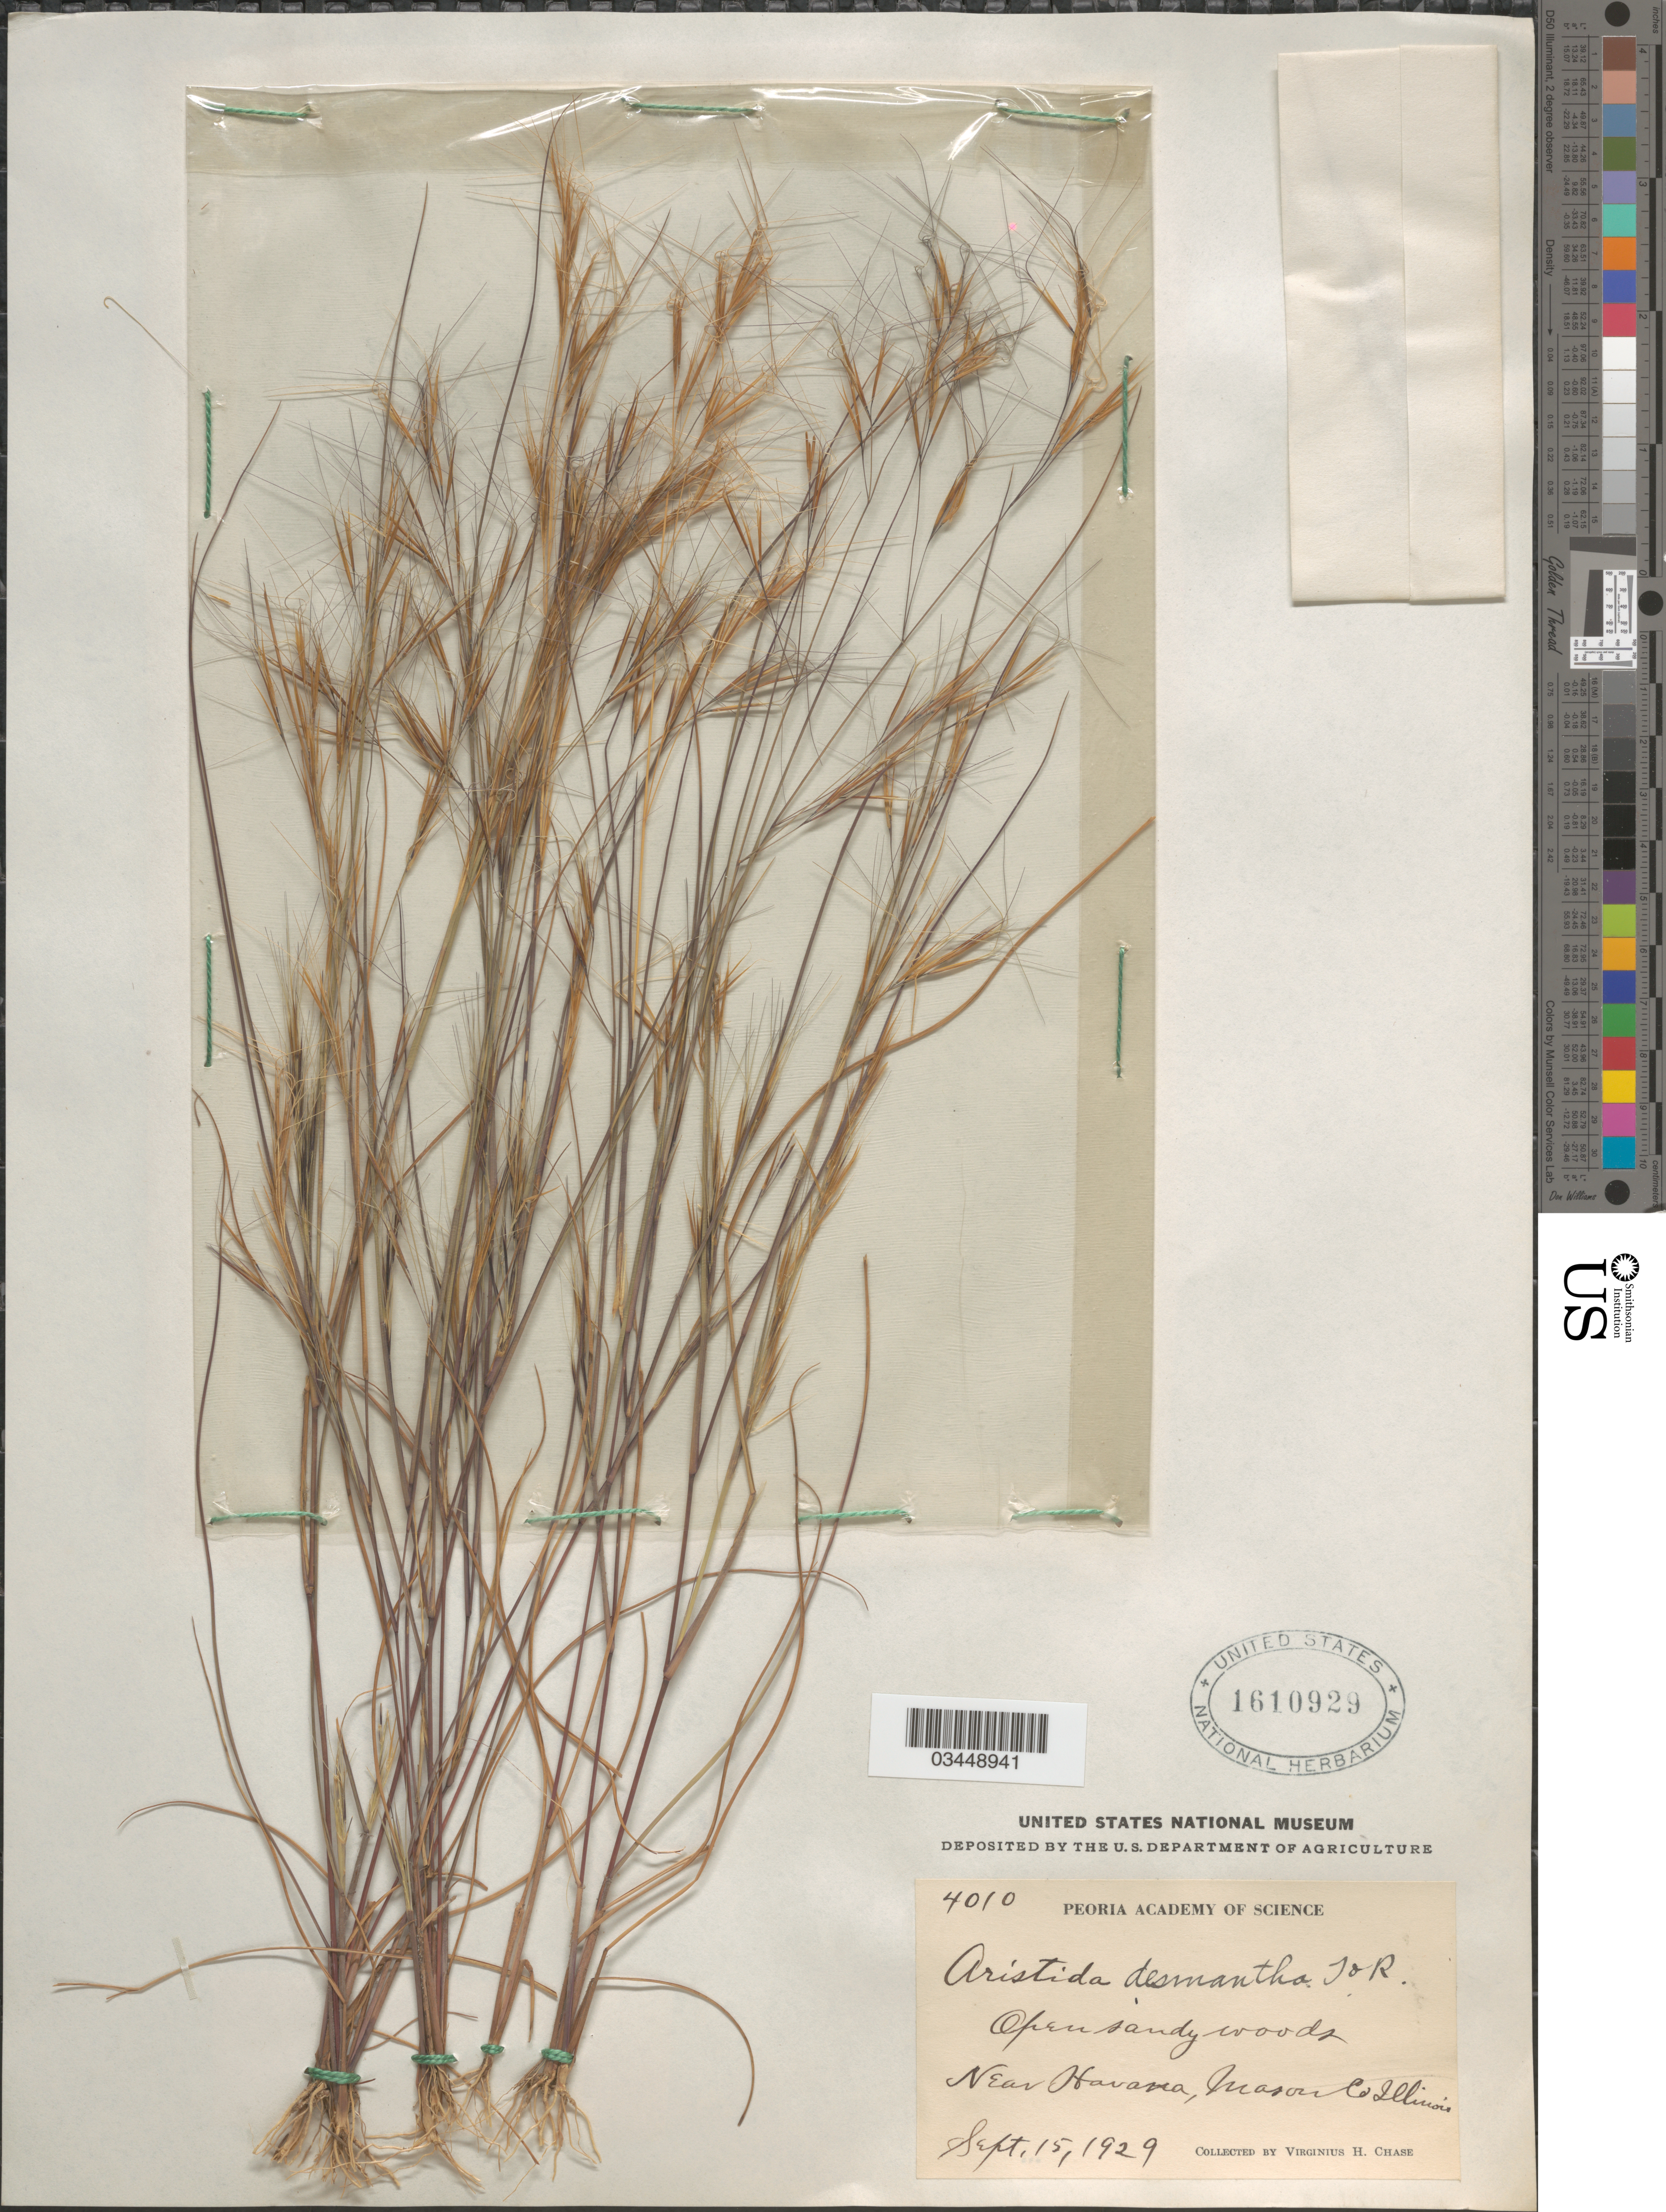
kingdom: Plantae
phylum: Tracheophyta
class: Liliopsida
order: Poales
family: Poaceae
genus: Aristida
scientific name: Aristida desmantha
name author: Trin. & Rupr.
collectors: V. H. Chase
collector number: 4010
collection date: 1929-09-15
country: United States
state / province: Illinois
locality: Near Havana, Mason Co.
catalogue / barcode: US 1610929